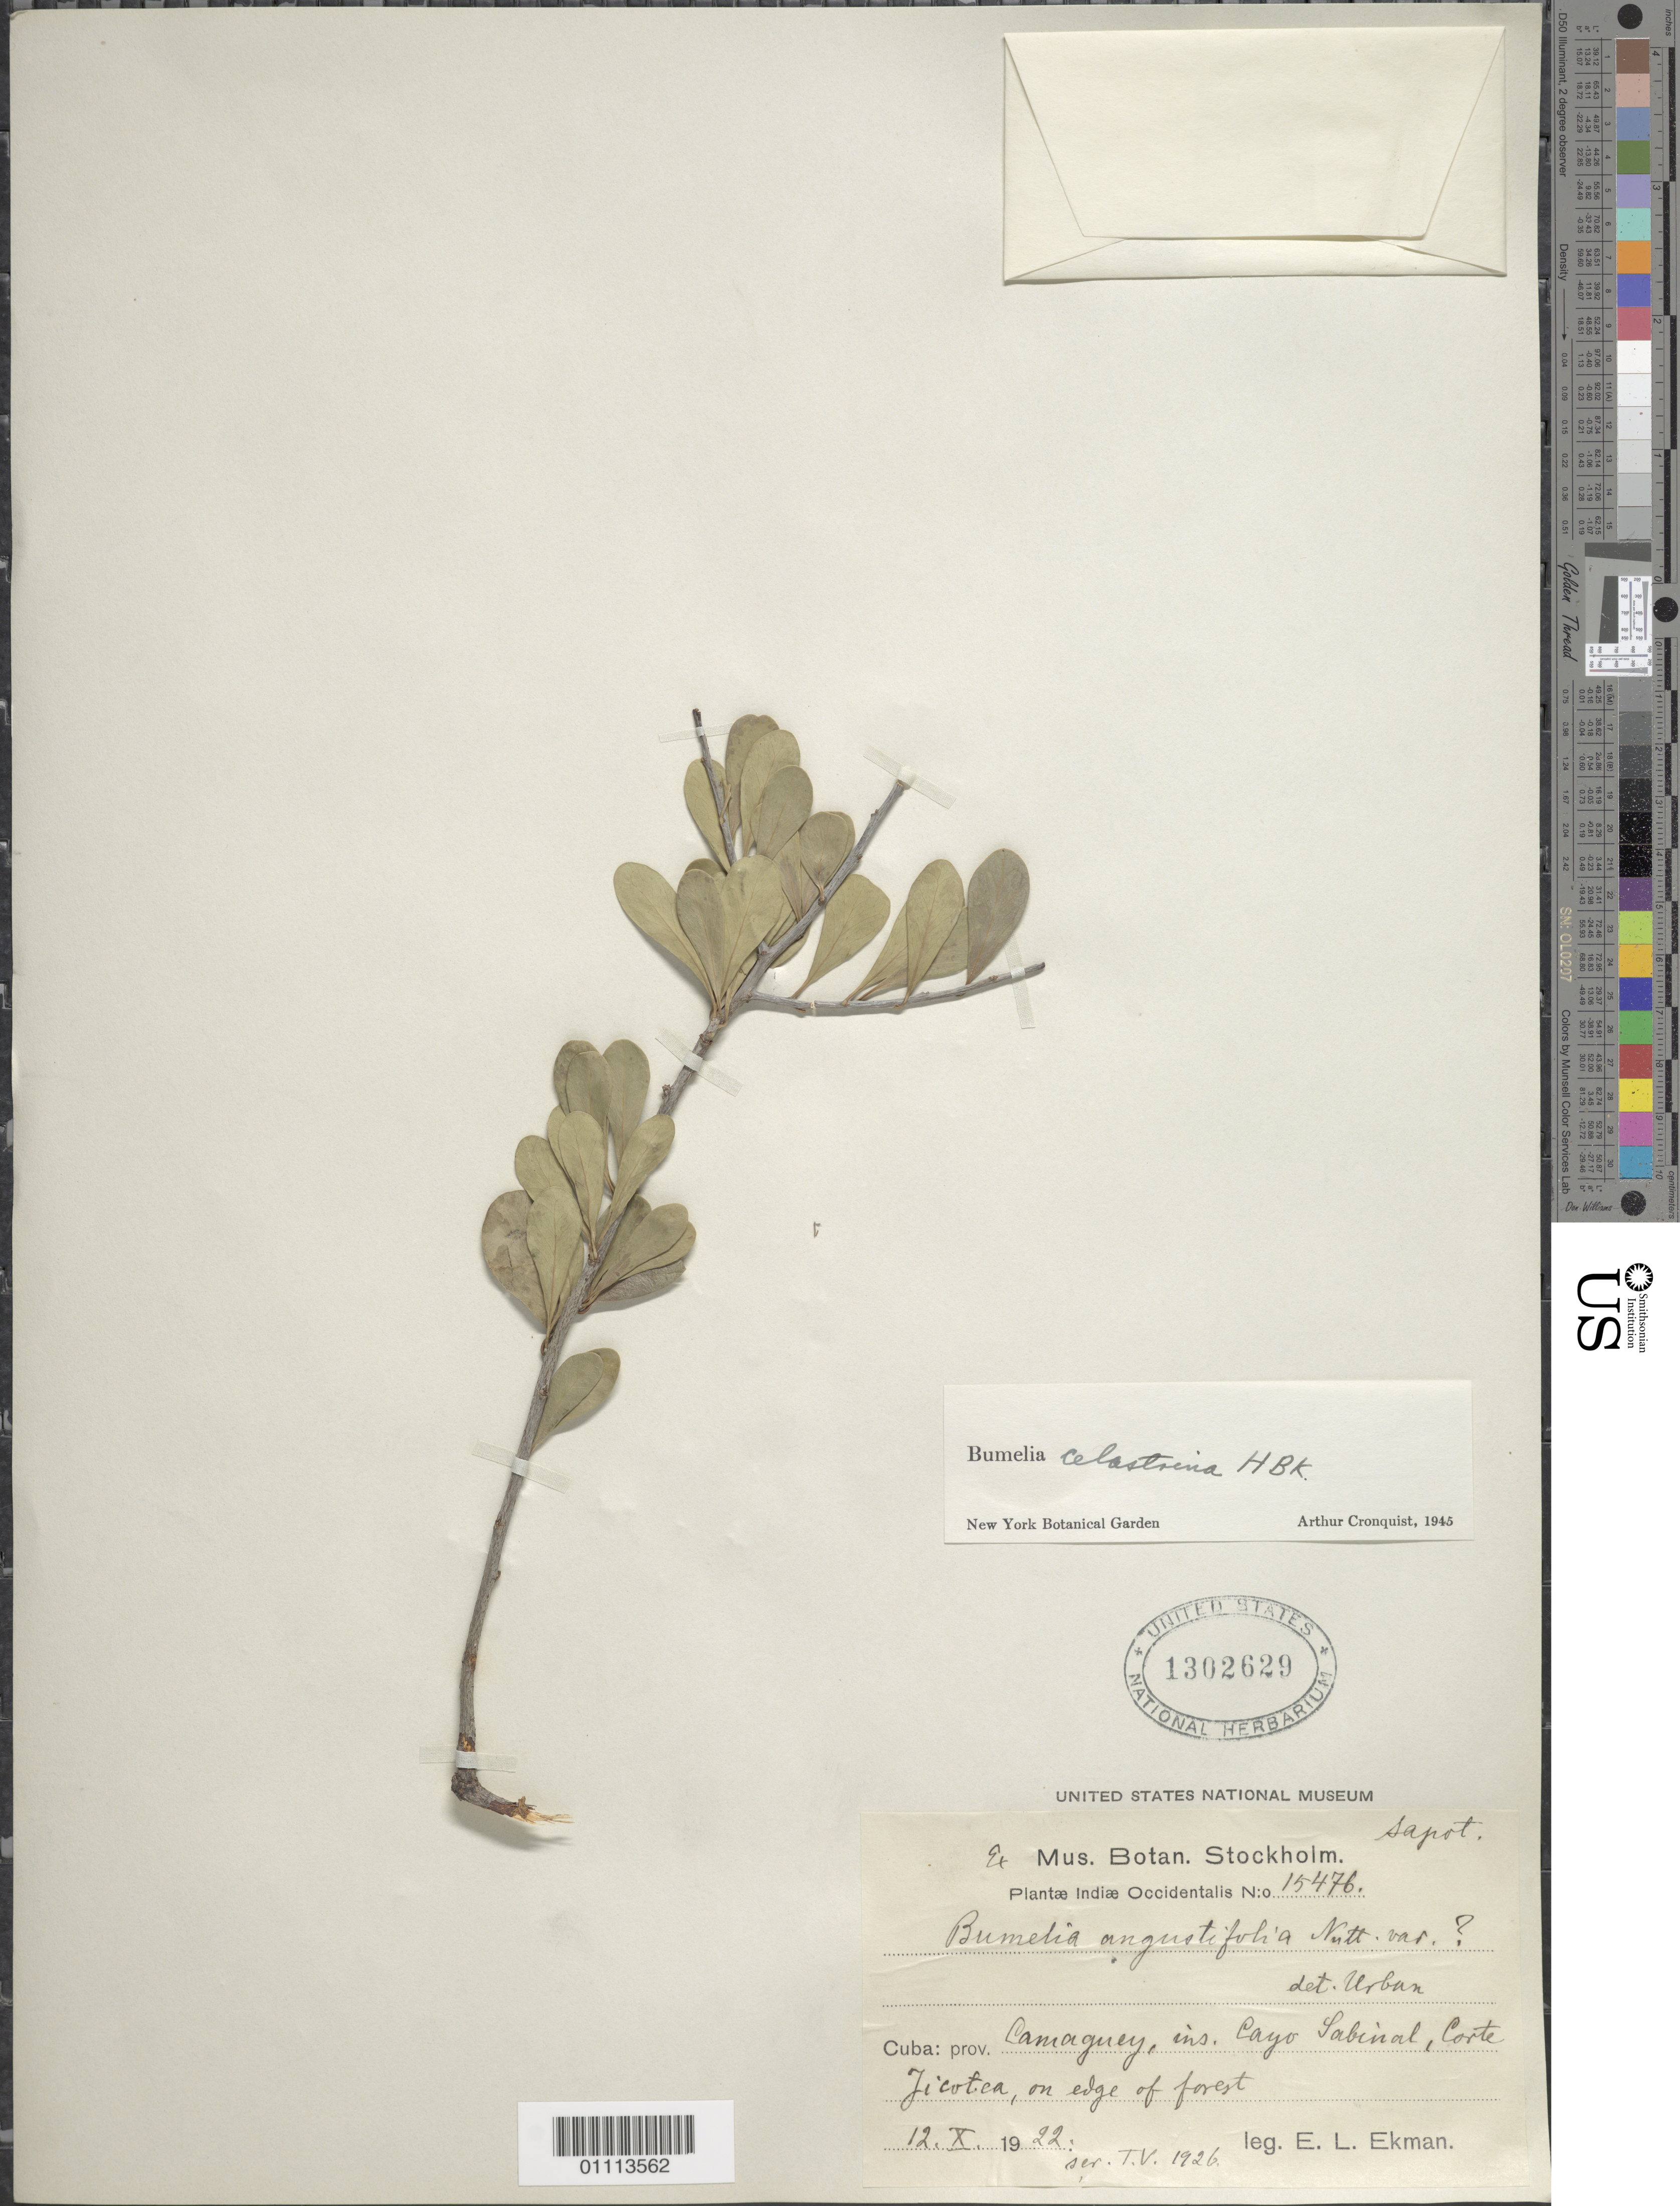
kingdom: Plantae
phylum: Tracheophyta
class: Magnoliopsida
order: Ericales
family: Sapotaceae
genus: Sideroxylon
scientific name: Sideroxylon celastrinum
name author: (Kunth) T.D. Penn.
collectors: E. L. Ekman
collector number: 15476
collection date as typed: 12 Oct 1922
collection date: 1922-10-12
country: Cuba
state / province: Camagüey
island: Cuba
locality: Cayo Sabinal, Corte Jicotea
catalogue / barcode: US 1302629